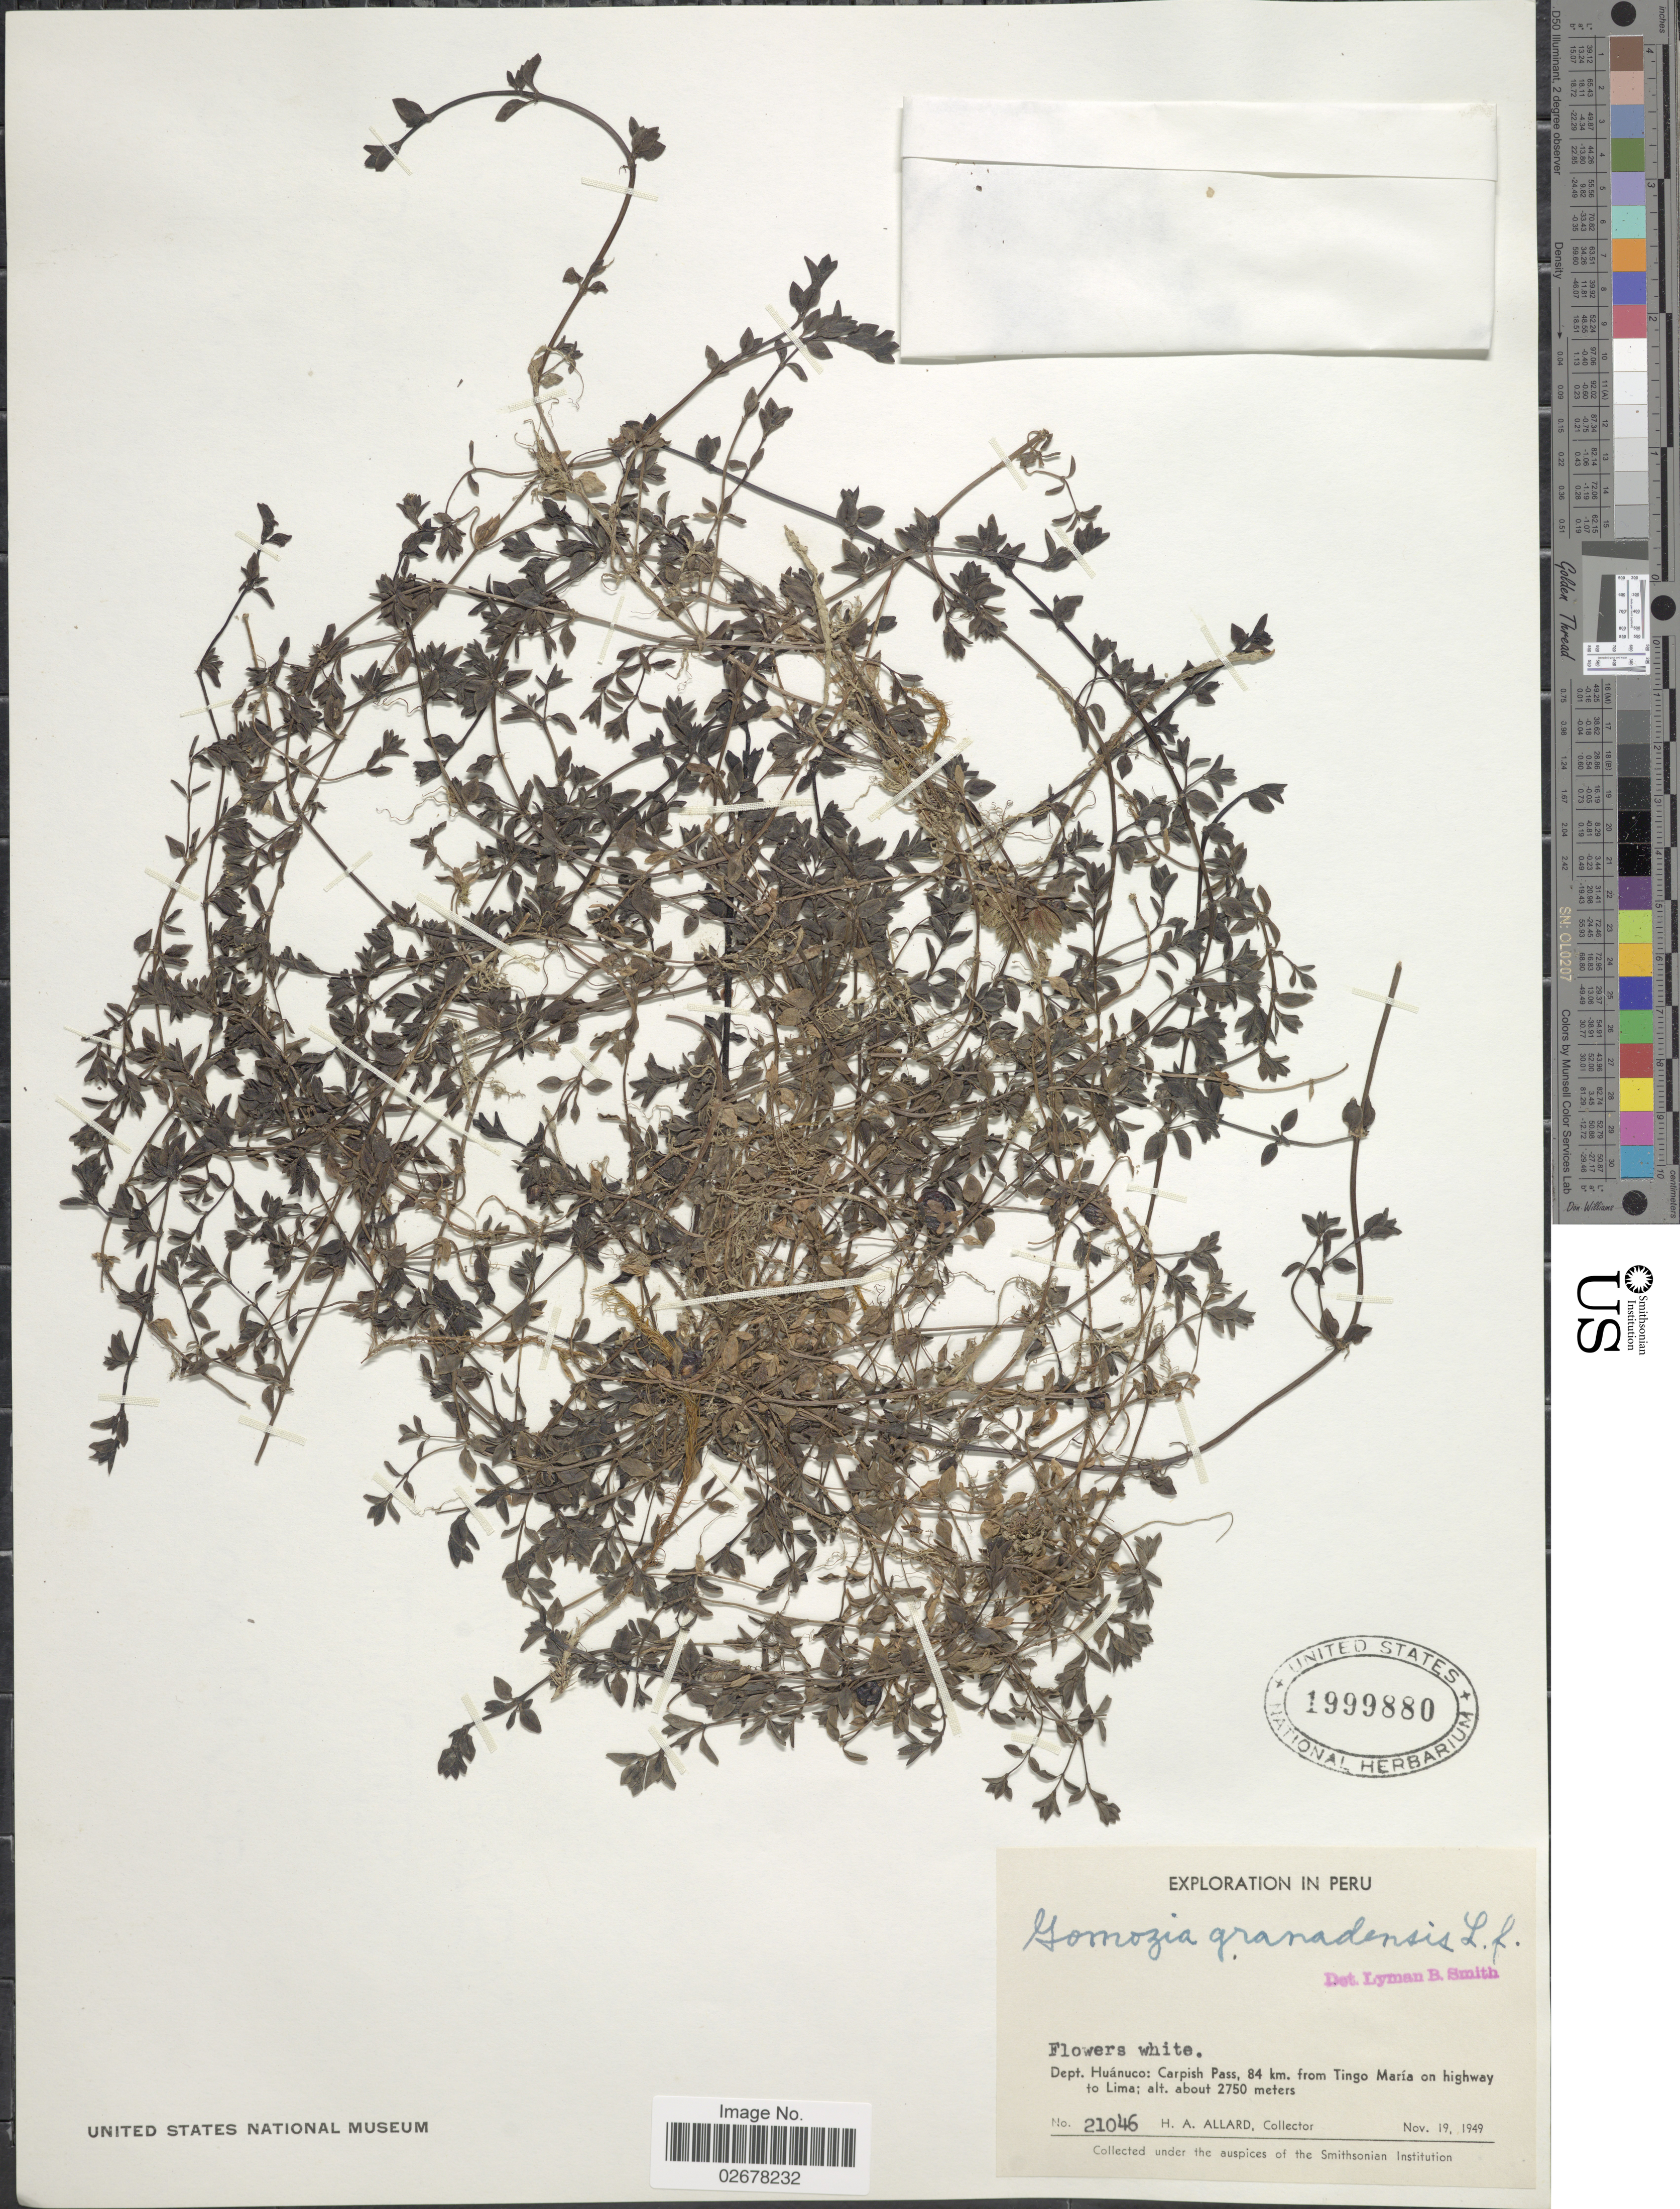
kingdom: Plantae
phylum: Tracheophyta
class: Magnoliopsida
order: Gentianales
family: Rubiaceae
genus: Nertera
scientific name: Nertera depressa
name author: Banks & Sol. ex Gaertn.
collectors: H. A. Allard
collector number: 21046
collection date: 1949-11-19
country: Peru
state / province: Huánuco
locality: Carpish Pass, 84 km. from Tingo Maria on highway to Lima.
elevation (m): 2750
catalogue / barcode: US 1999880